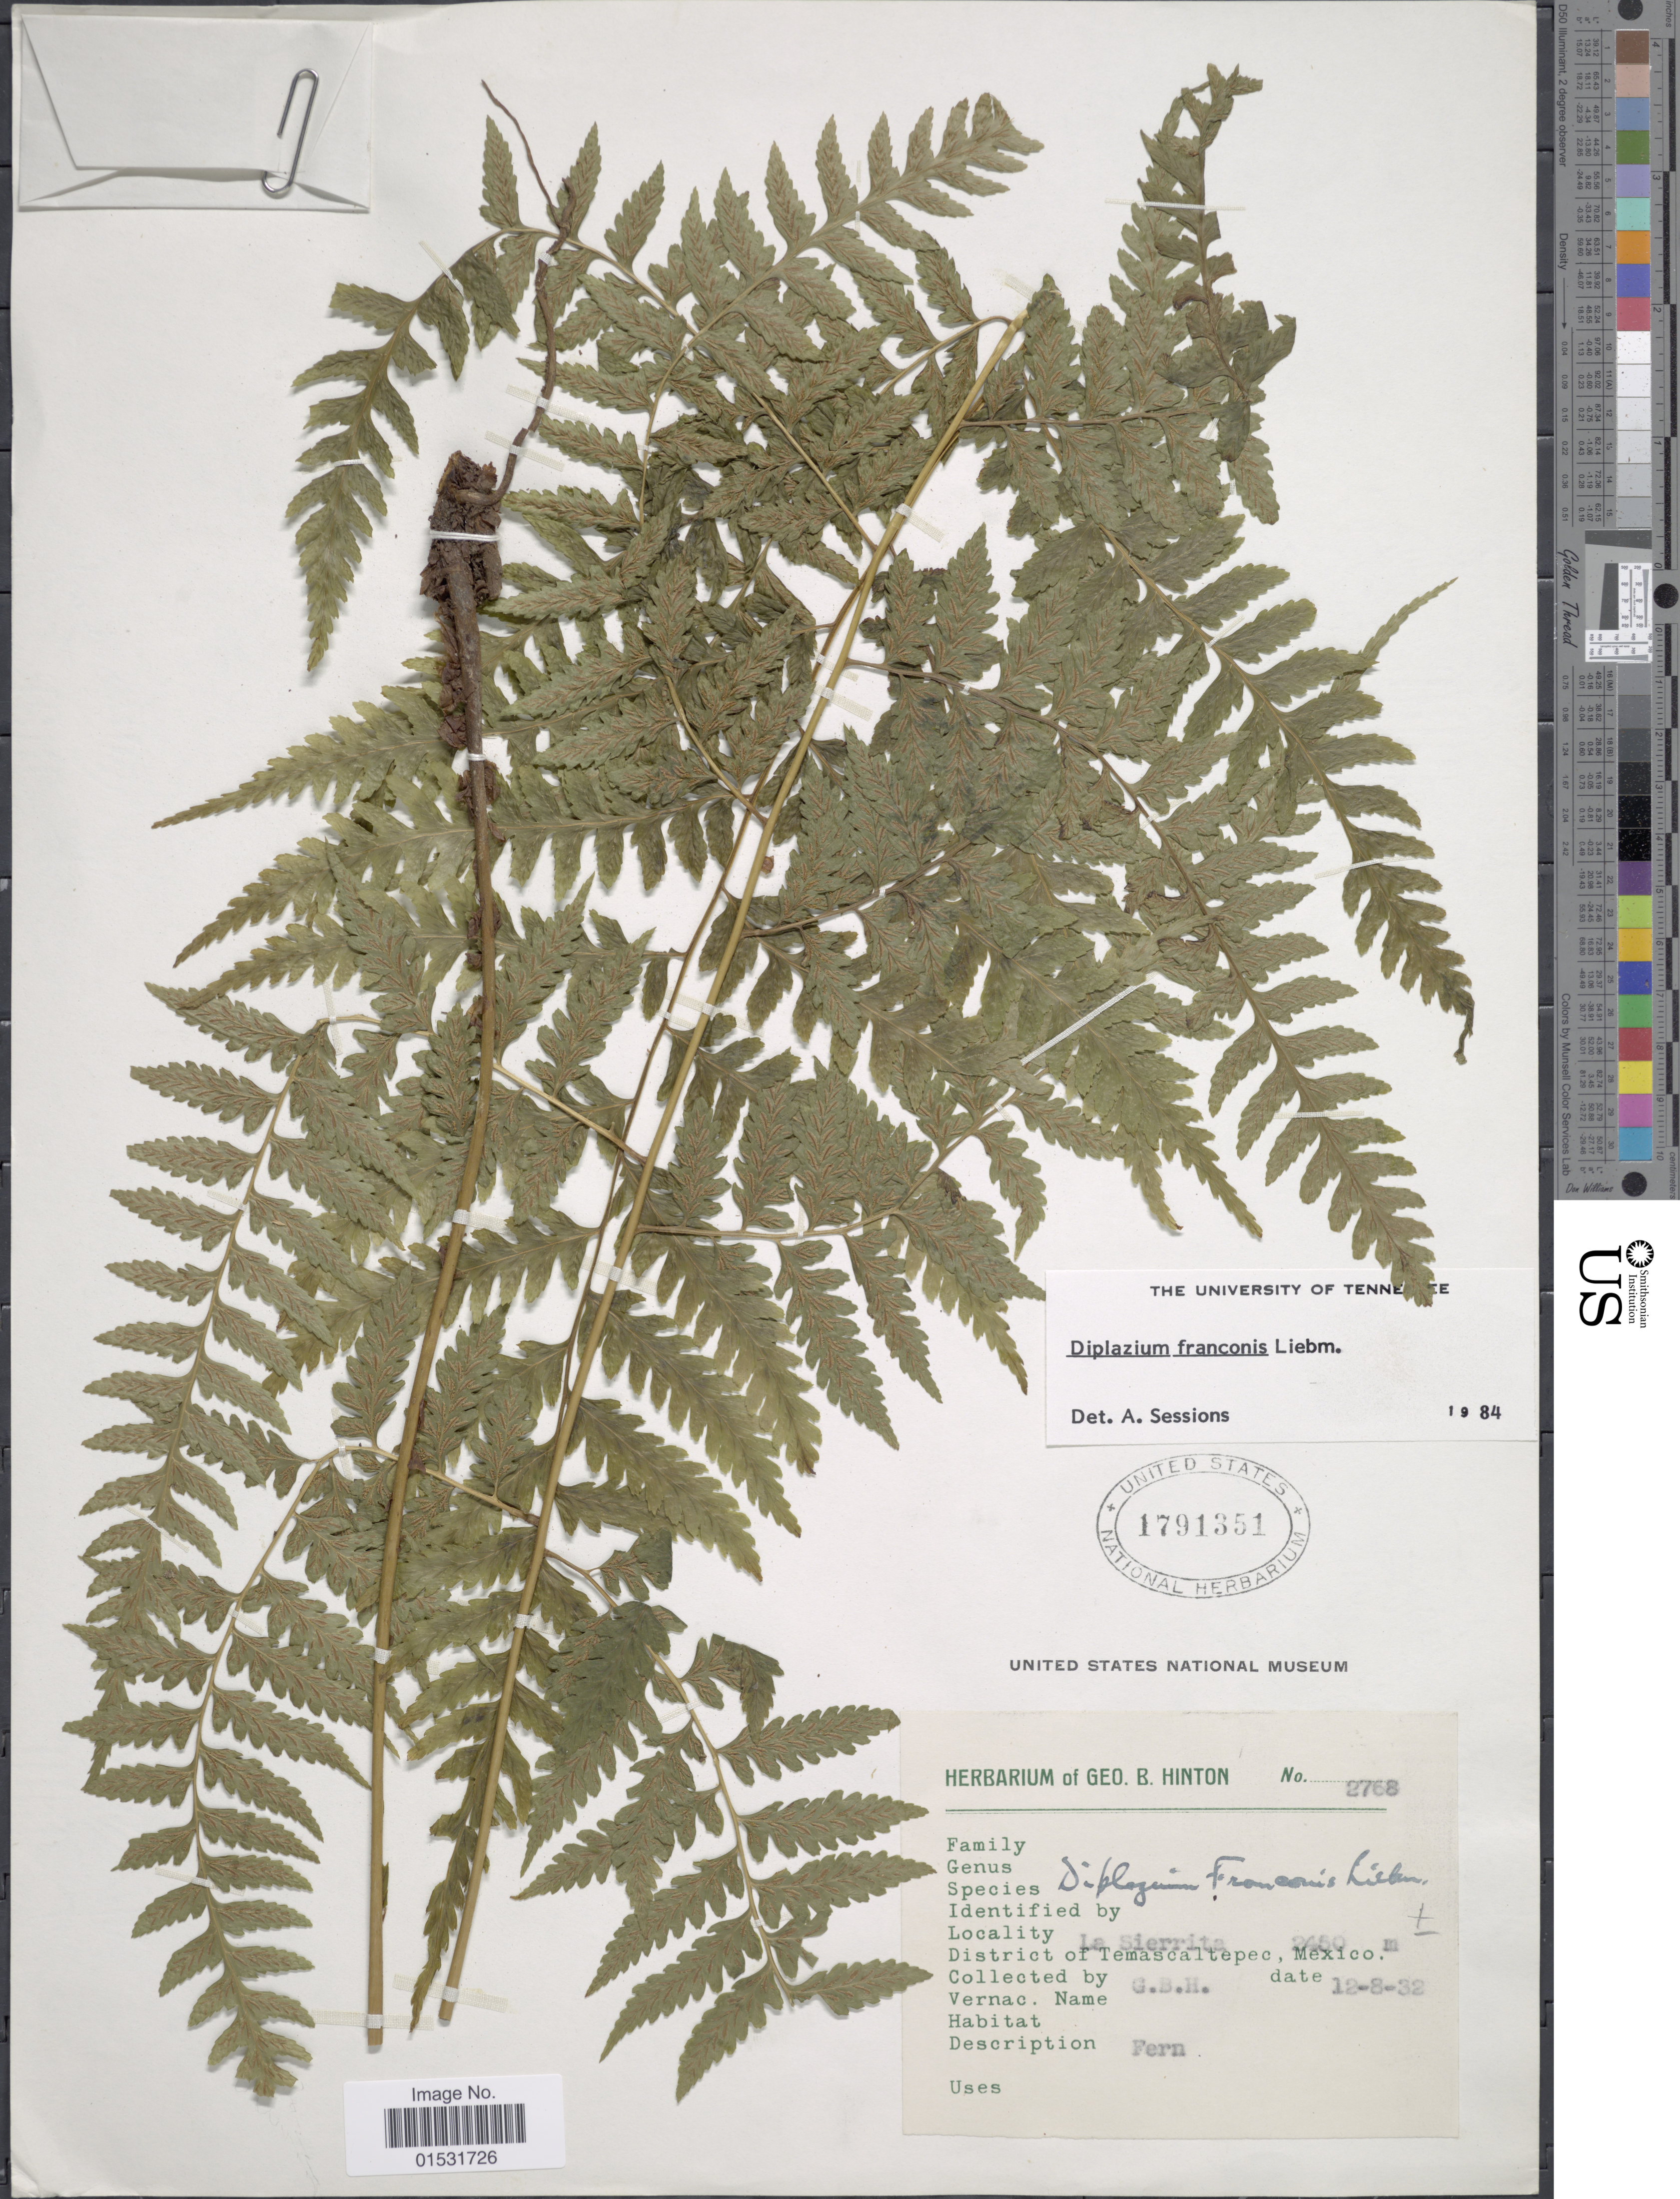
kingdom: Plantae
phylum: Tracheophyta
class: Polypodiopsida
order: Polypodiales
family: Athyriaceae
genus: Diplazium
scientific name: Diplazium franconis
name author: Liebm.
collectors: G. B. Hinton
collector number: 2768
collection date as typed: Transcribed d/m/y: 12/8/32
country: Mexico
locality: La Sierrita. District of Temascaltepec.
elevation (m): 2450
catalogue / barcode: US 1791351